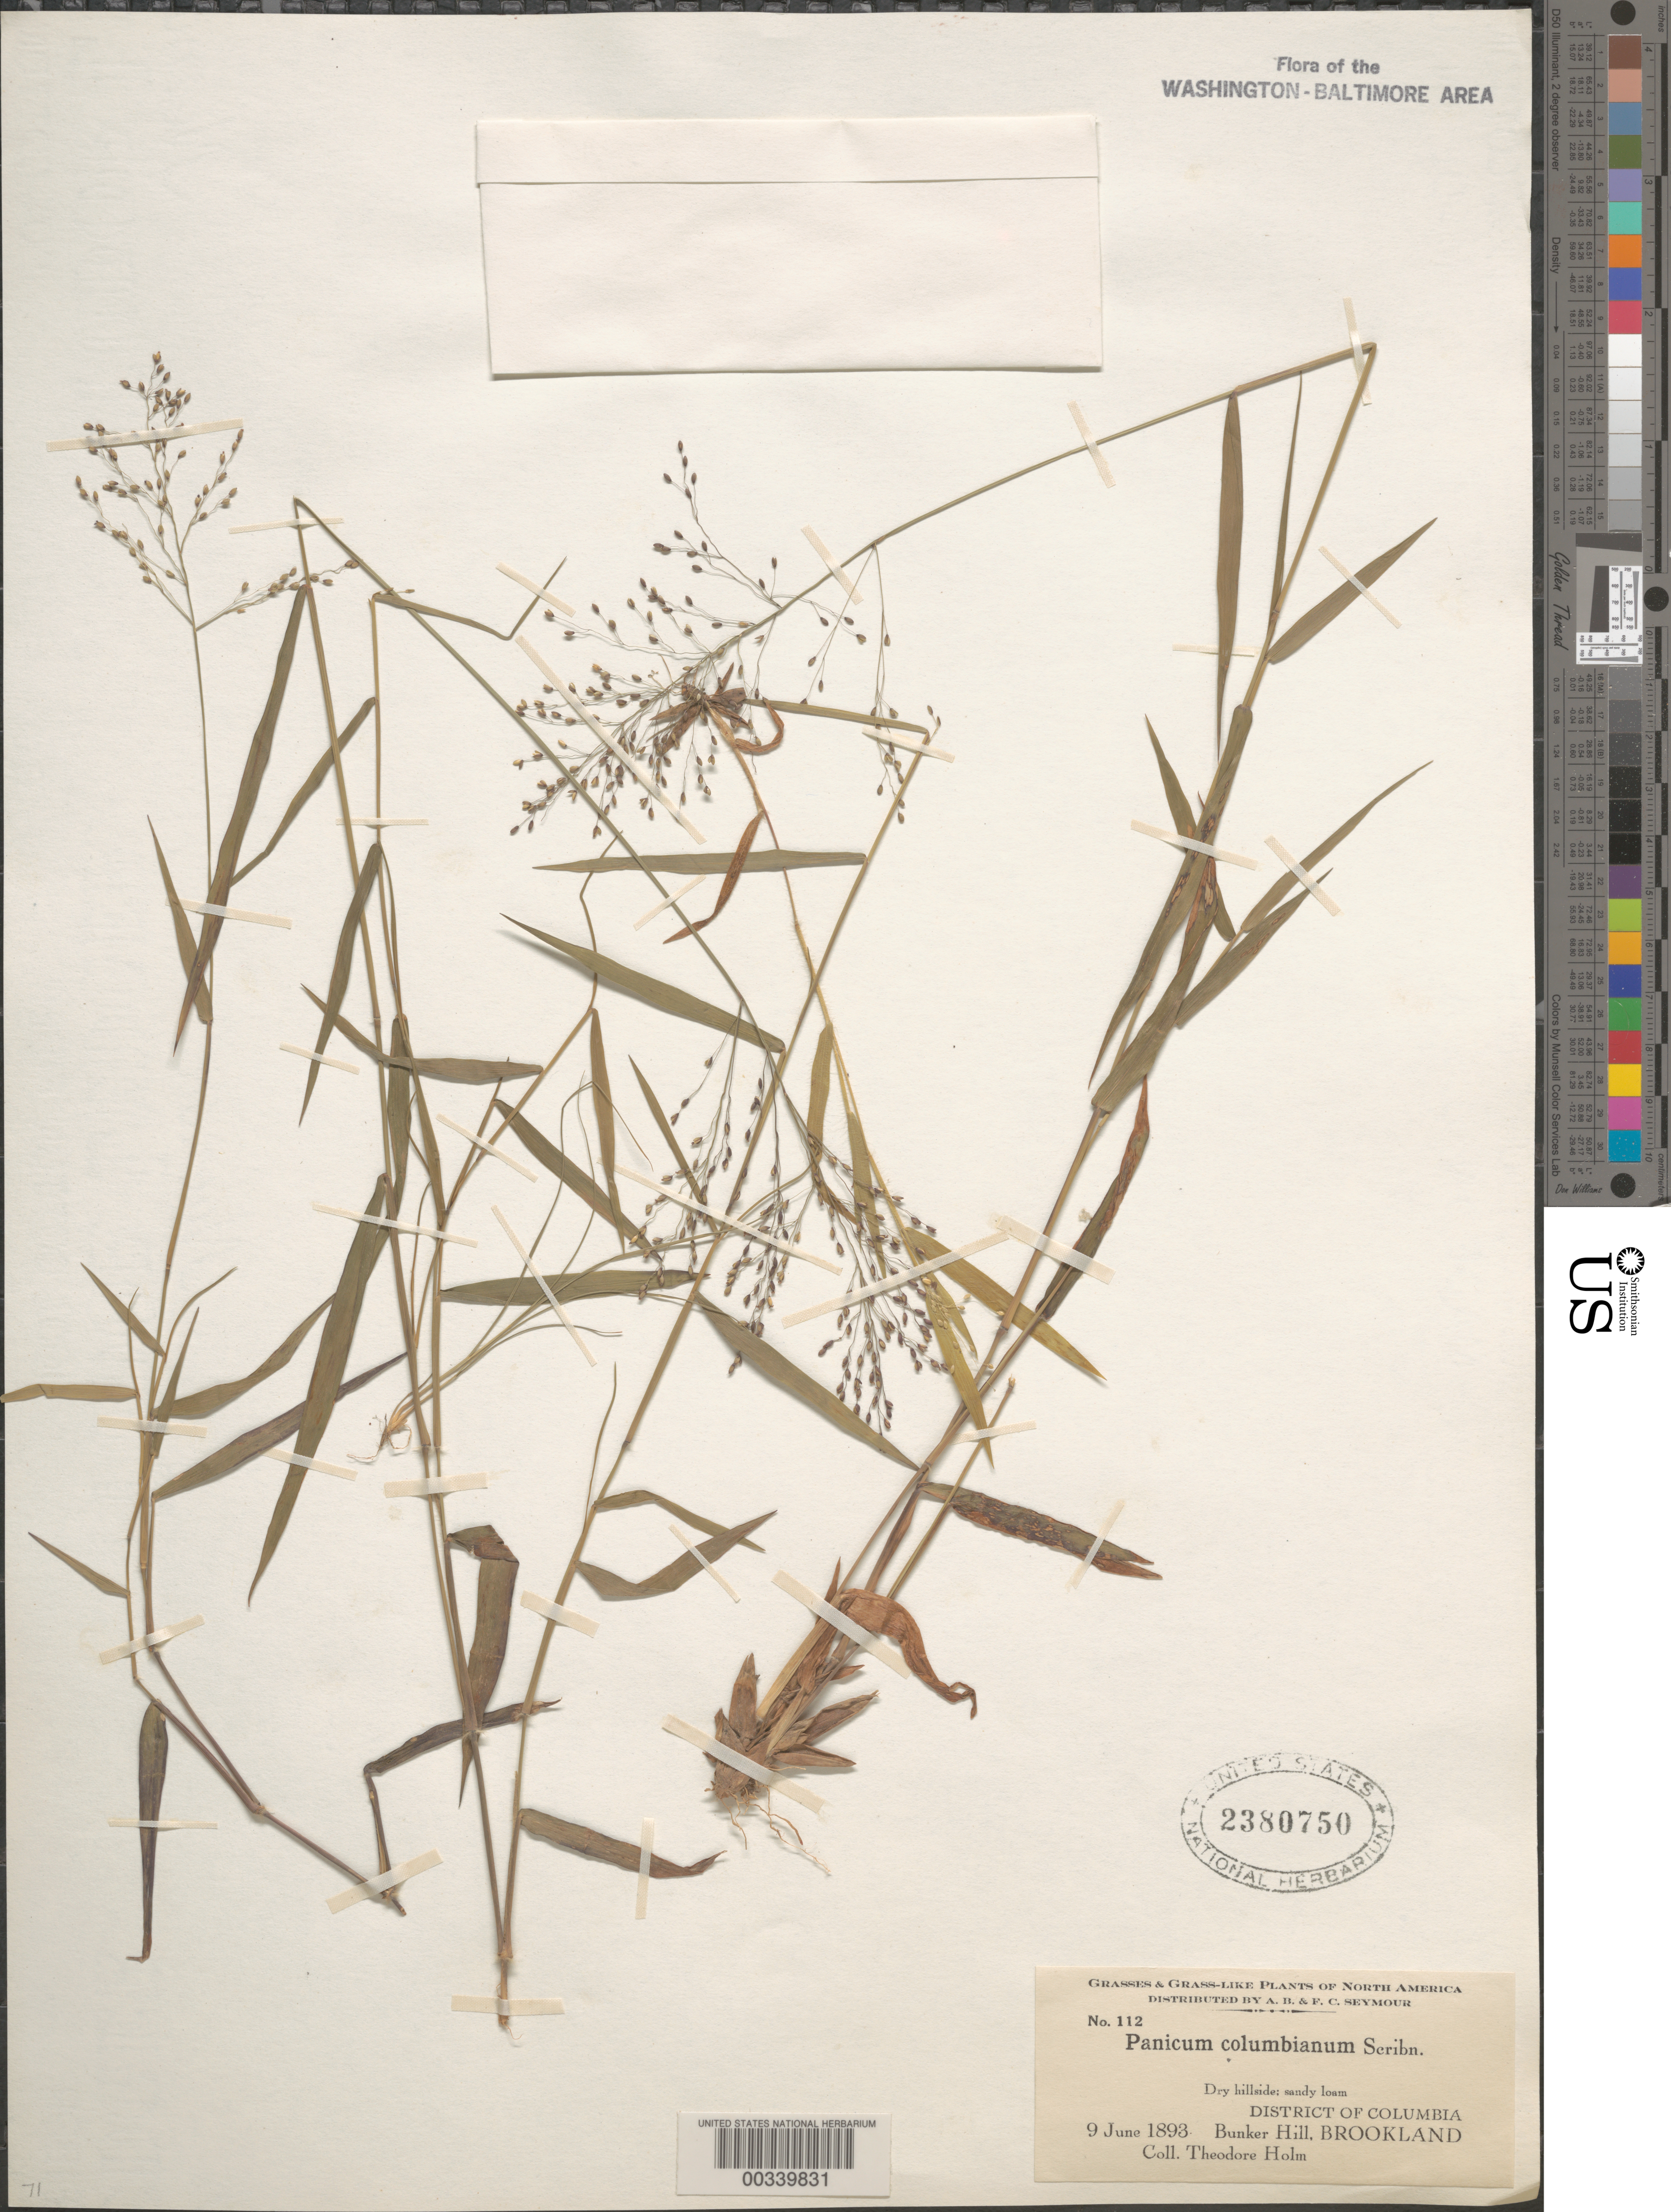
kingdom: Plantae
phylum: Tracheophyta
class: Liliopsida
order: Poales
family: Poaceae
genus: Dichanthelium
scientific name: Dichanthelium sabulorum var. thinium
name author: (Hitchc. & Chase) Gould & C.A. Clark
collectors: T. Holm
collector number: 112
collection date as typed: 09 Jun 1893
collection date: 1893-06-09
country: United States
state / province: District of Columbia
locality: Bunker Hill, Brookland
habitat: Dry sandy loam hillside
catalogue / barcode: US 2380750